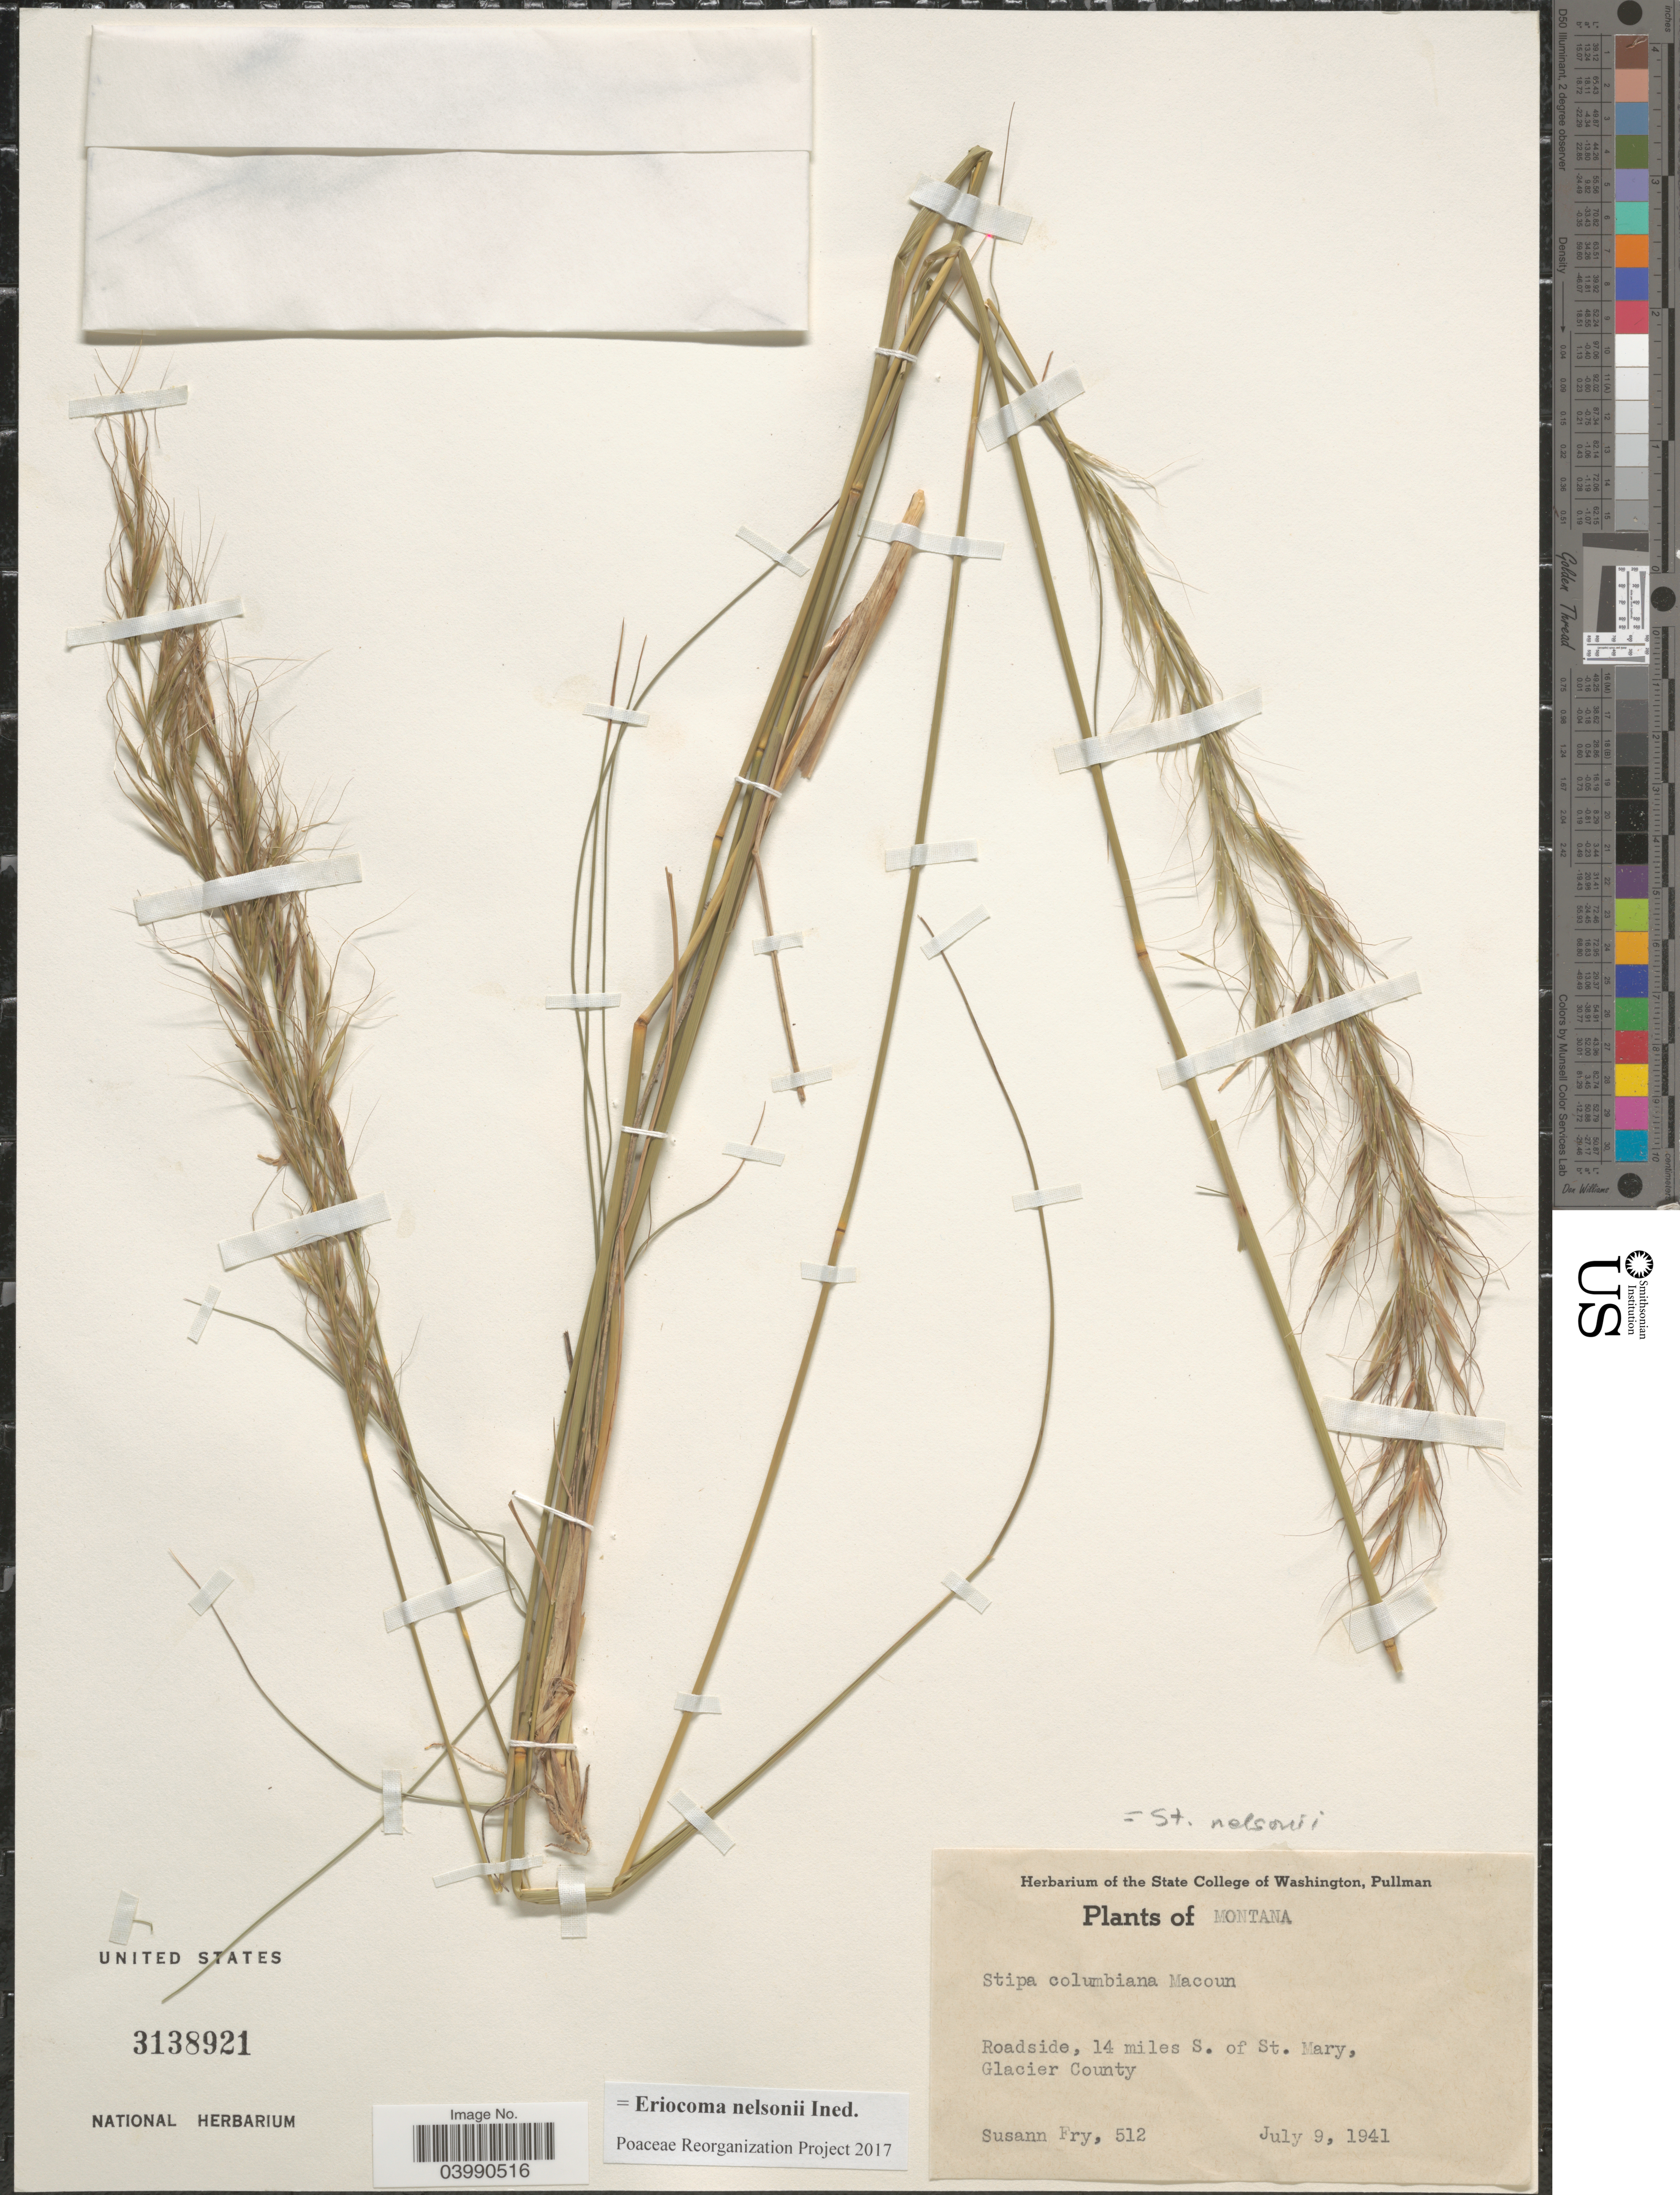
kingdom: Plantae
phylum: Tracheophyta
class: Liliopsida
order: Poales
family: Poaceae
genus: Eriocoma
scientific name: Eriocoma nelsonii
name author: (Scribn.) Romasch.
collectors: S. Fry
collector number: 512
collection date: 1941-07-09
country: United States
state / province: Montana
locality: Roadside, 14 miles S. of St. Mary, Glacier County.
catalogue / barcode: US 3138921